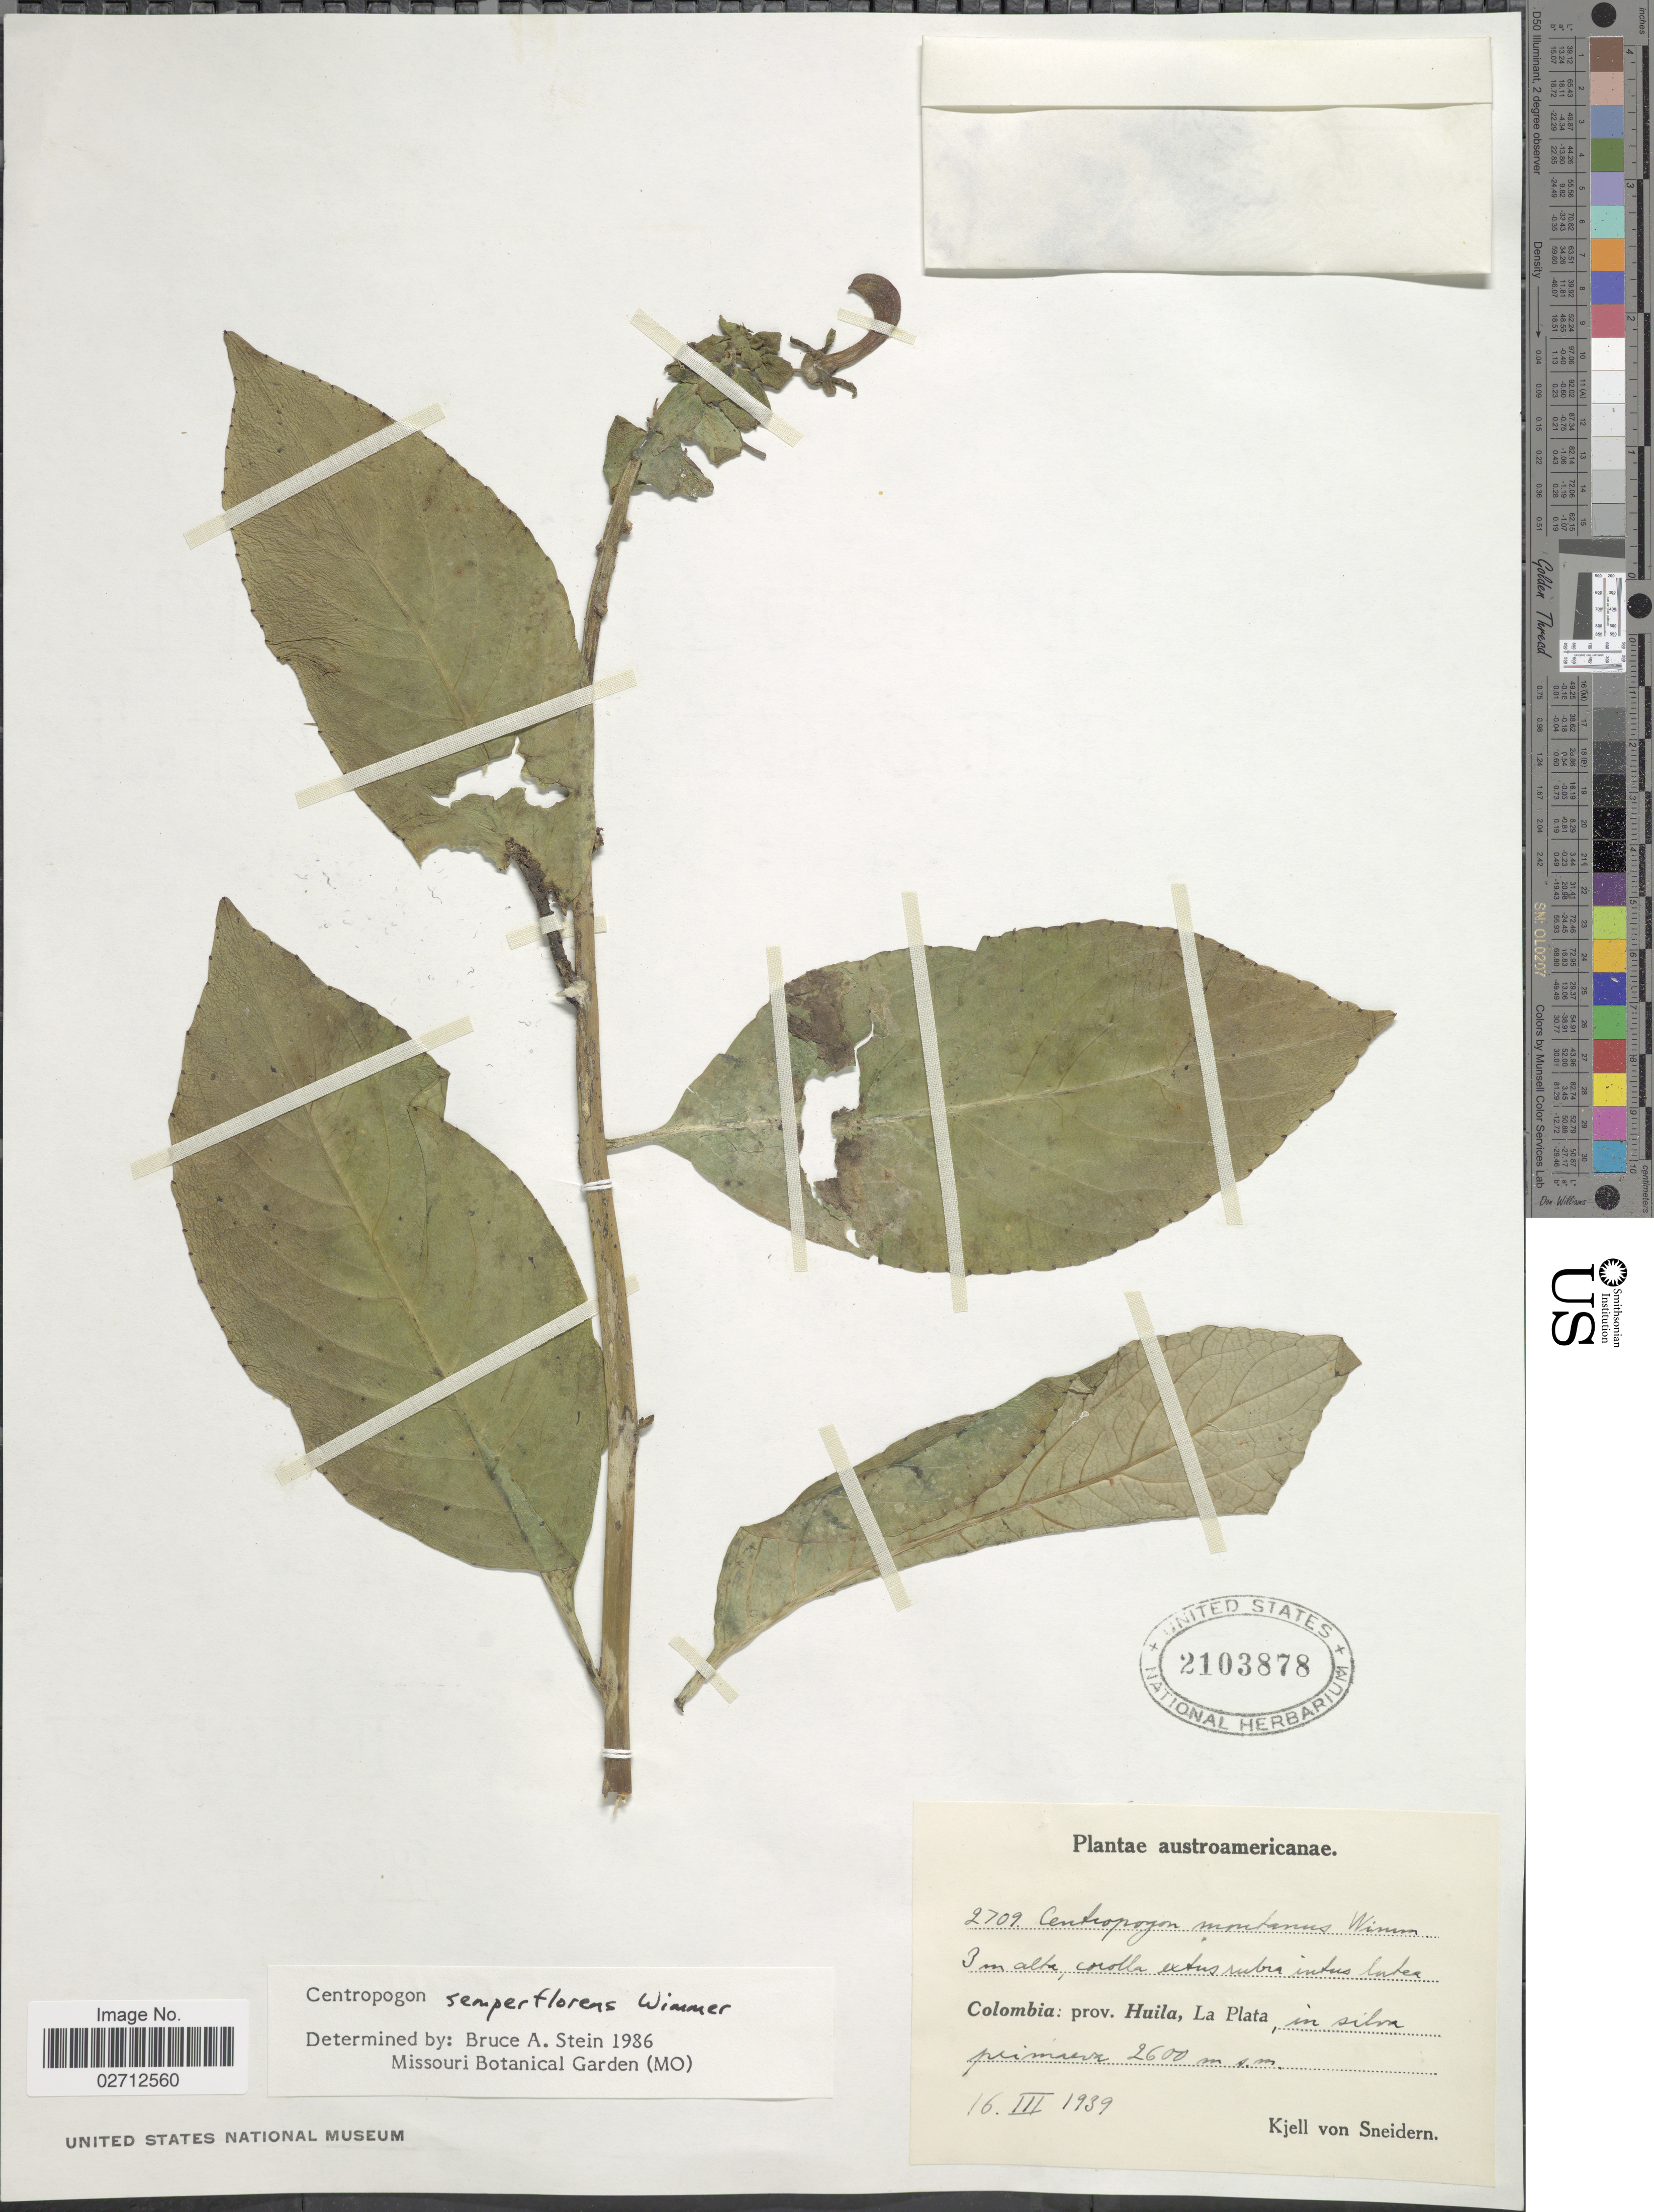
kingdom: Plantae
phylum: Tracheophyta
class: Magnoliopsida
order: Asterales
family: Campanulaceae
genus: Centropogon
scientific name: Centropogon semperflorens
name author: E. Wimm.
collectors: K. von Sneidern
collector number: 2709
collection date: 1939-03-16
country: Colombia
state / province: Huila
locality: La Plata, in silva primaeva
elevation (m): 2600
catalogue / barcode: US 2103878